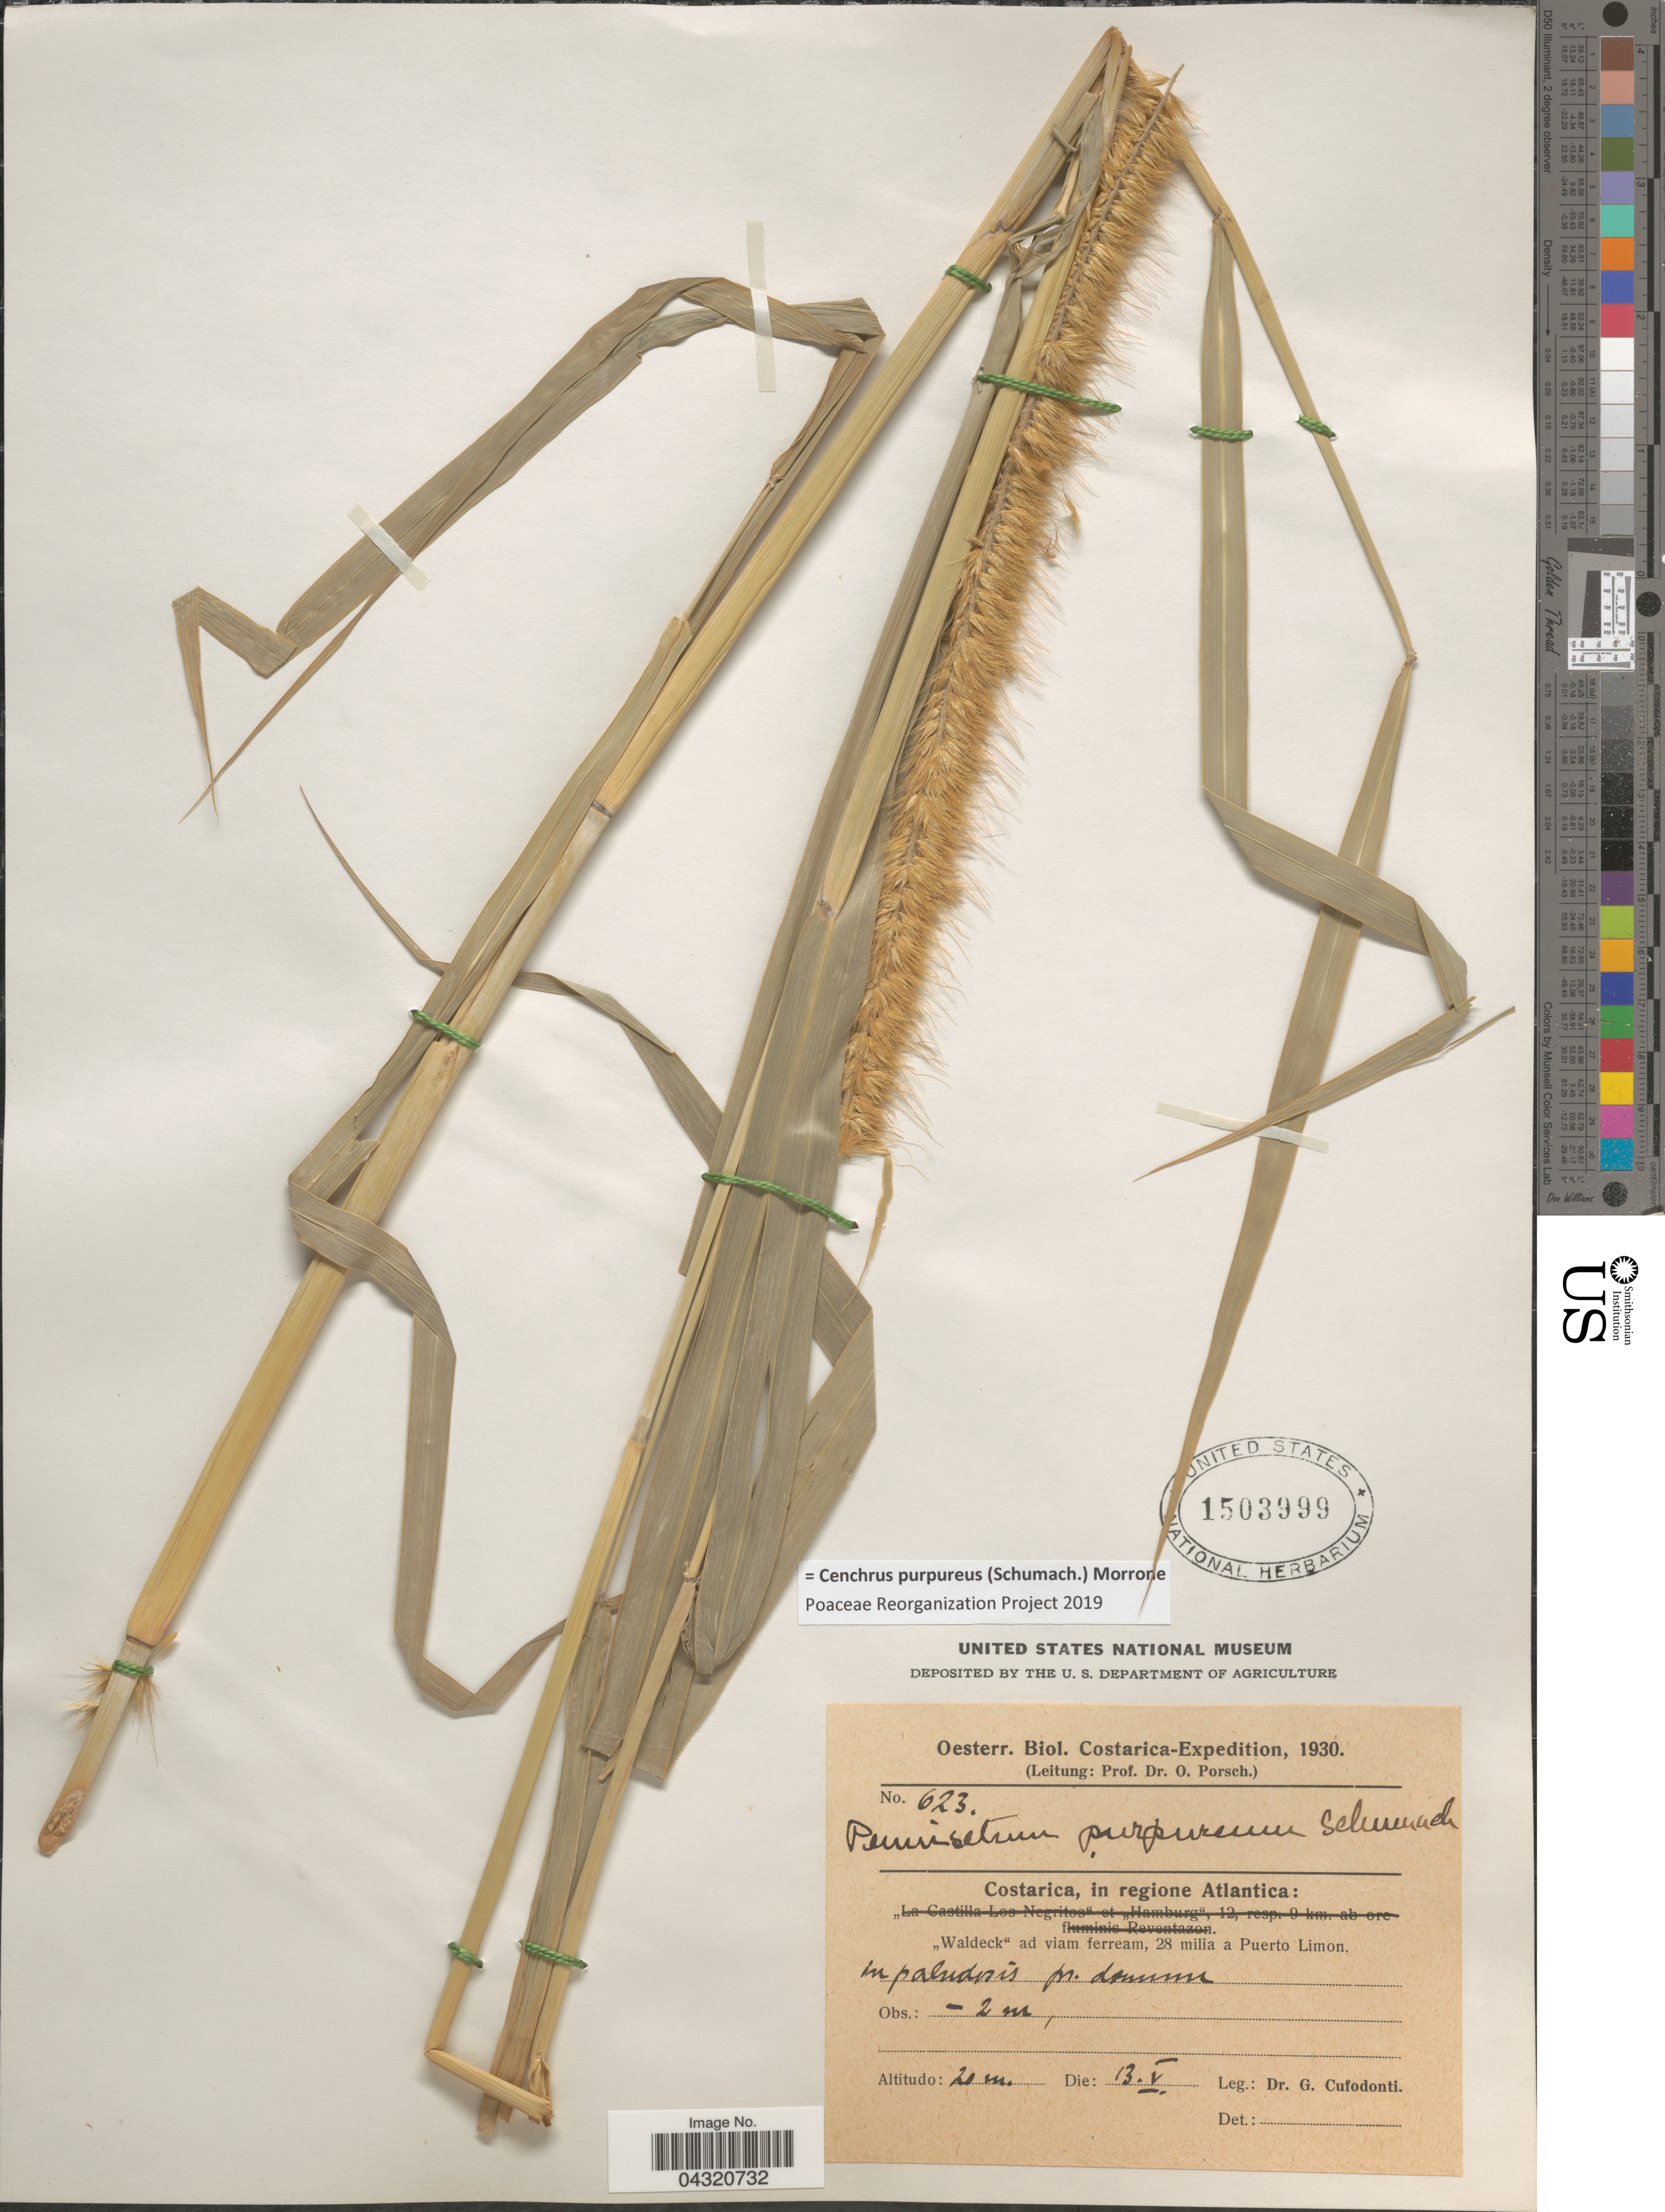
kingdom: Plantae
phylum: Tracheophyta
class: Liliopsida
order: Poales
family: Poaceae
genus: Cenchrus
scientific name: Cenchrus purpureus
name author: (Schumach.) Morrone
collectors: G. Cufodontis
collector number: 623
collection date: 1930-05-13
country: Costa Rica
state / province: Limón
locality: Oesterr. Biol. Costarica-Expedition, 1930. In regione Atlantica: "Waldeck" ad viam ferream, 28 milia a Puerto Limon.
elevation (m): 20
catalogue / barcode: US 1503999